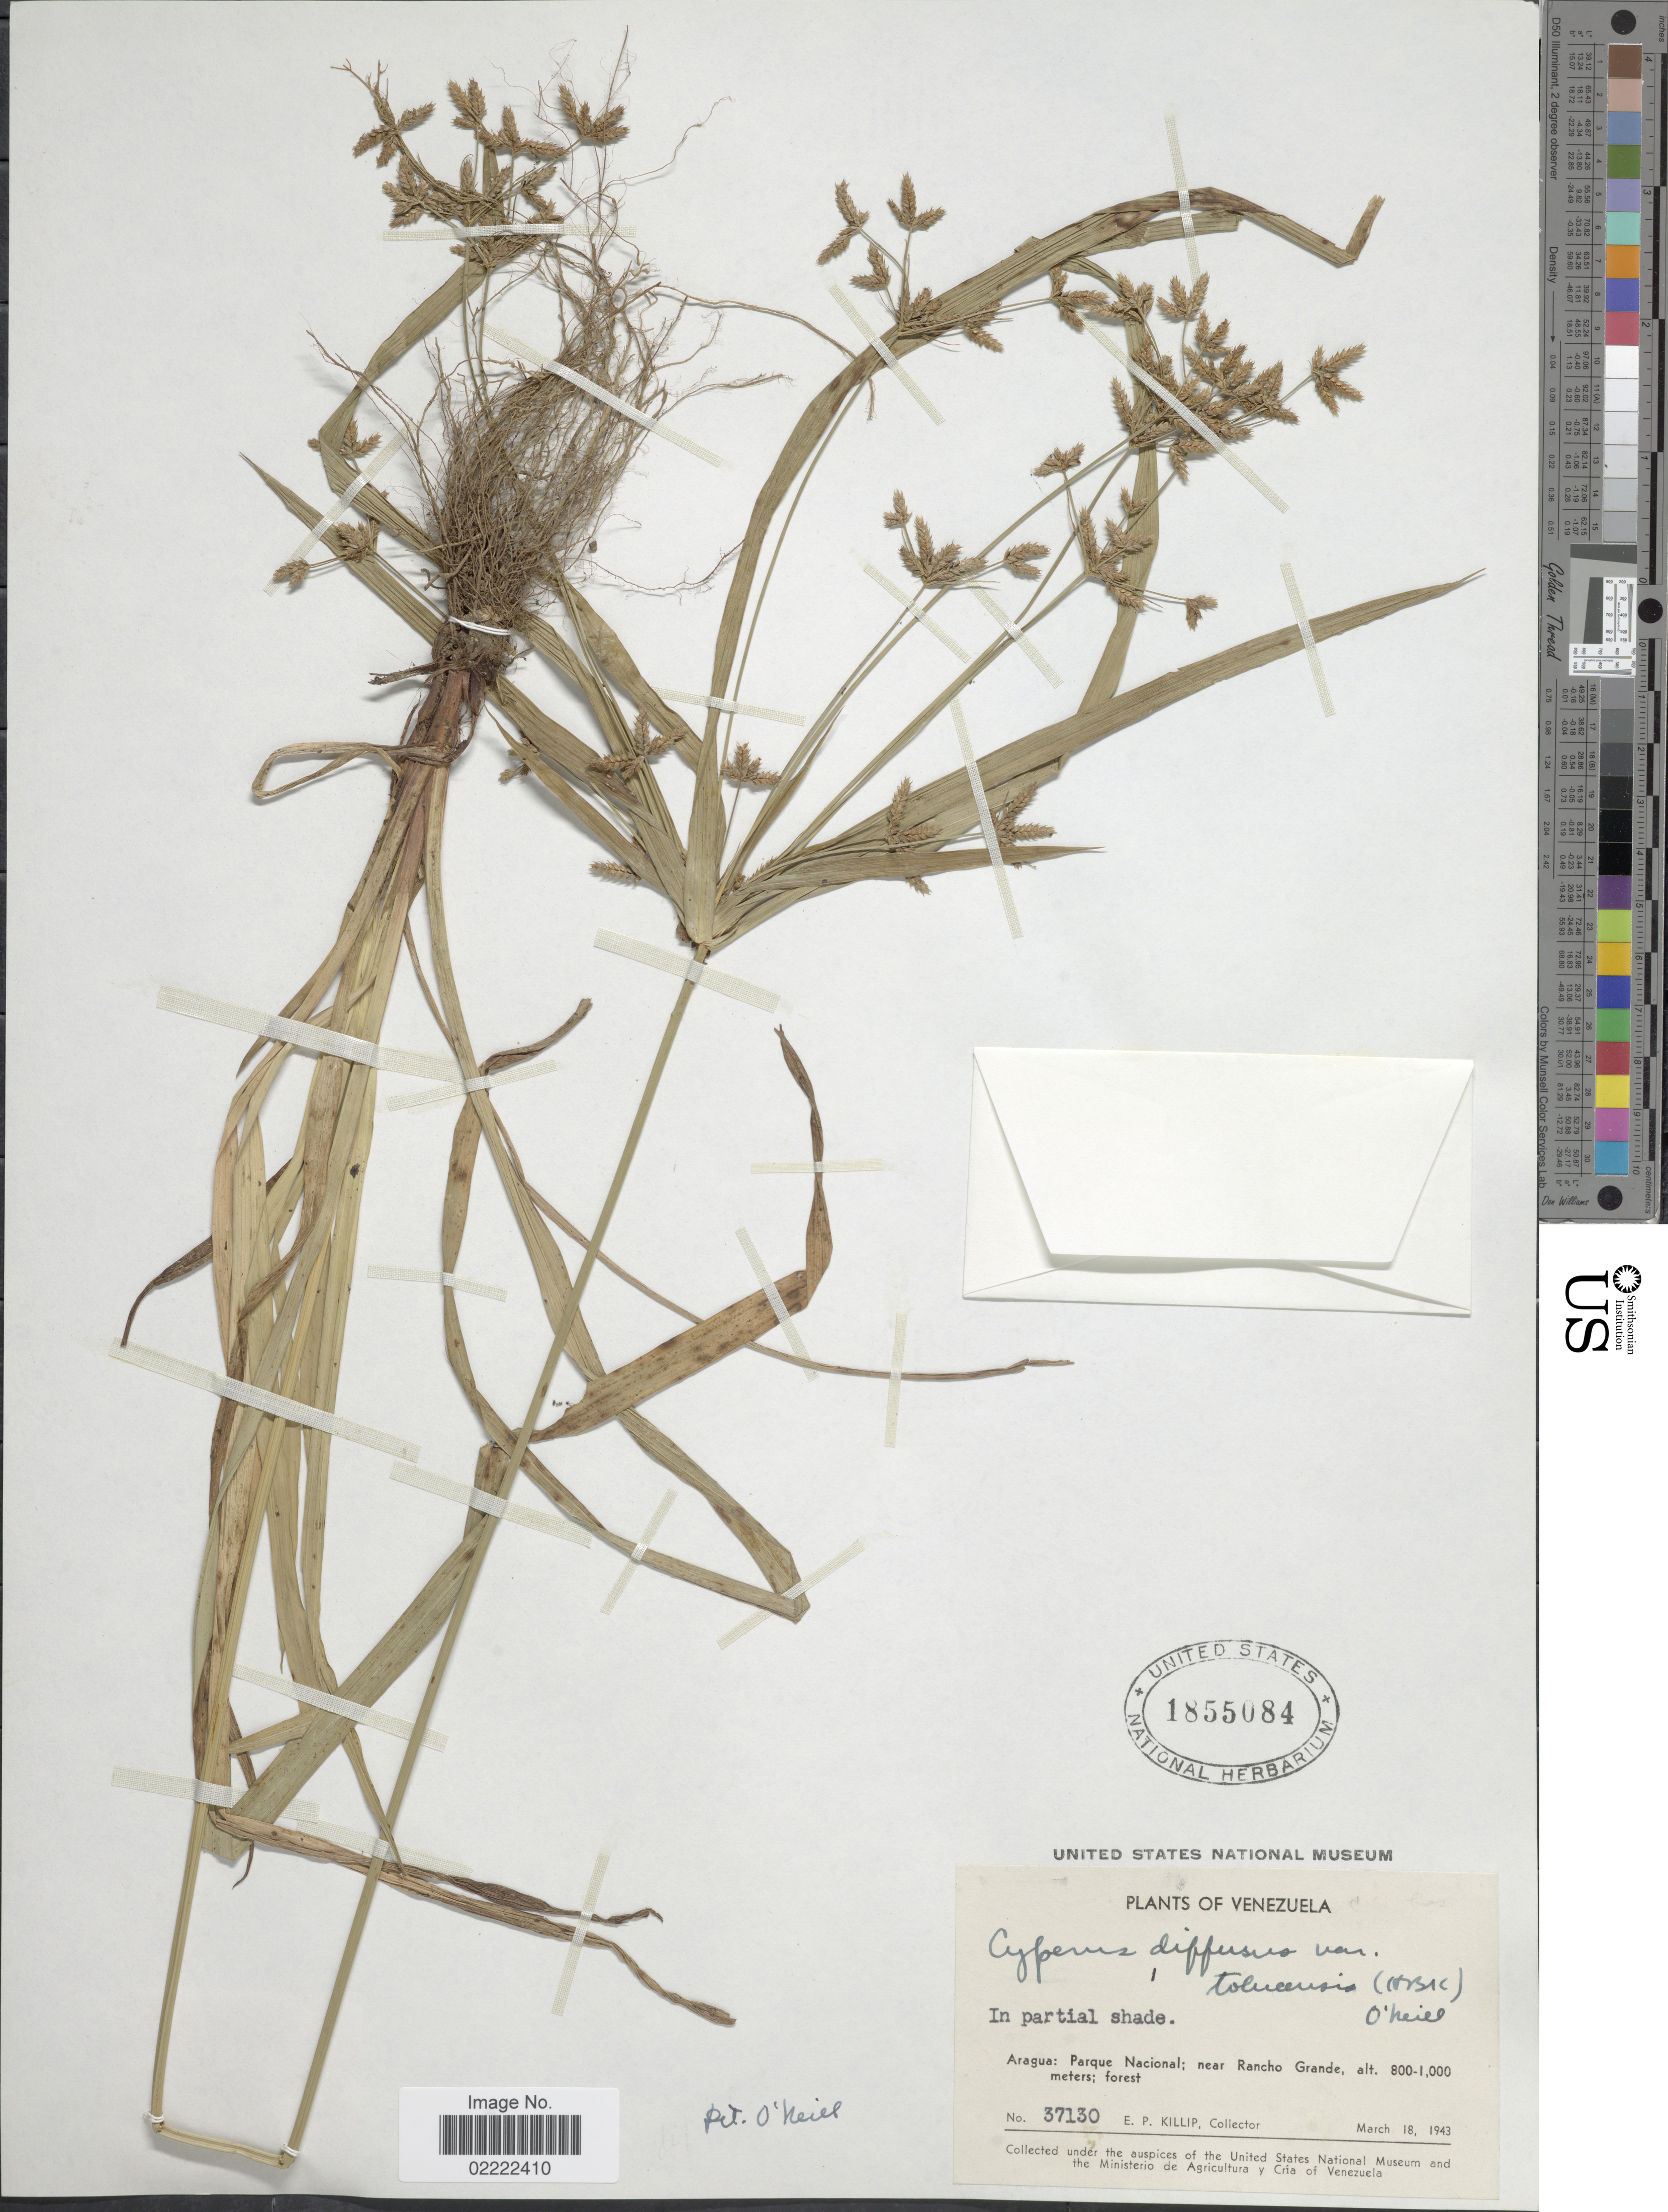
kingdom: Plantae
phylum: Tracheophyta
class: Liliopsida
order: Poales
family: Cyperaceae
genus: Cyperus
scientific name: Cyperus laxus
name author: Lam.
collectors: E. P. Killip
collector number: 37130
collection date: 1943-03-18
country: Venezuela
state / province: Aragua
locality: Parque Nacional; near Rancho Grande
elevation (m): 800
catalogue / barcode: US 1855084